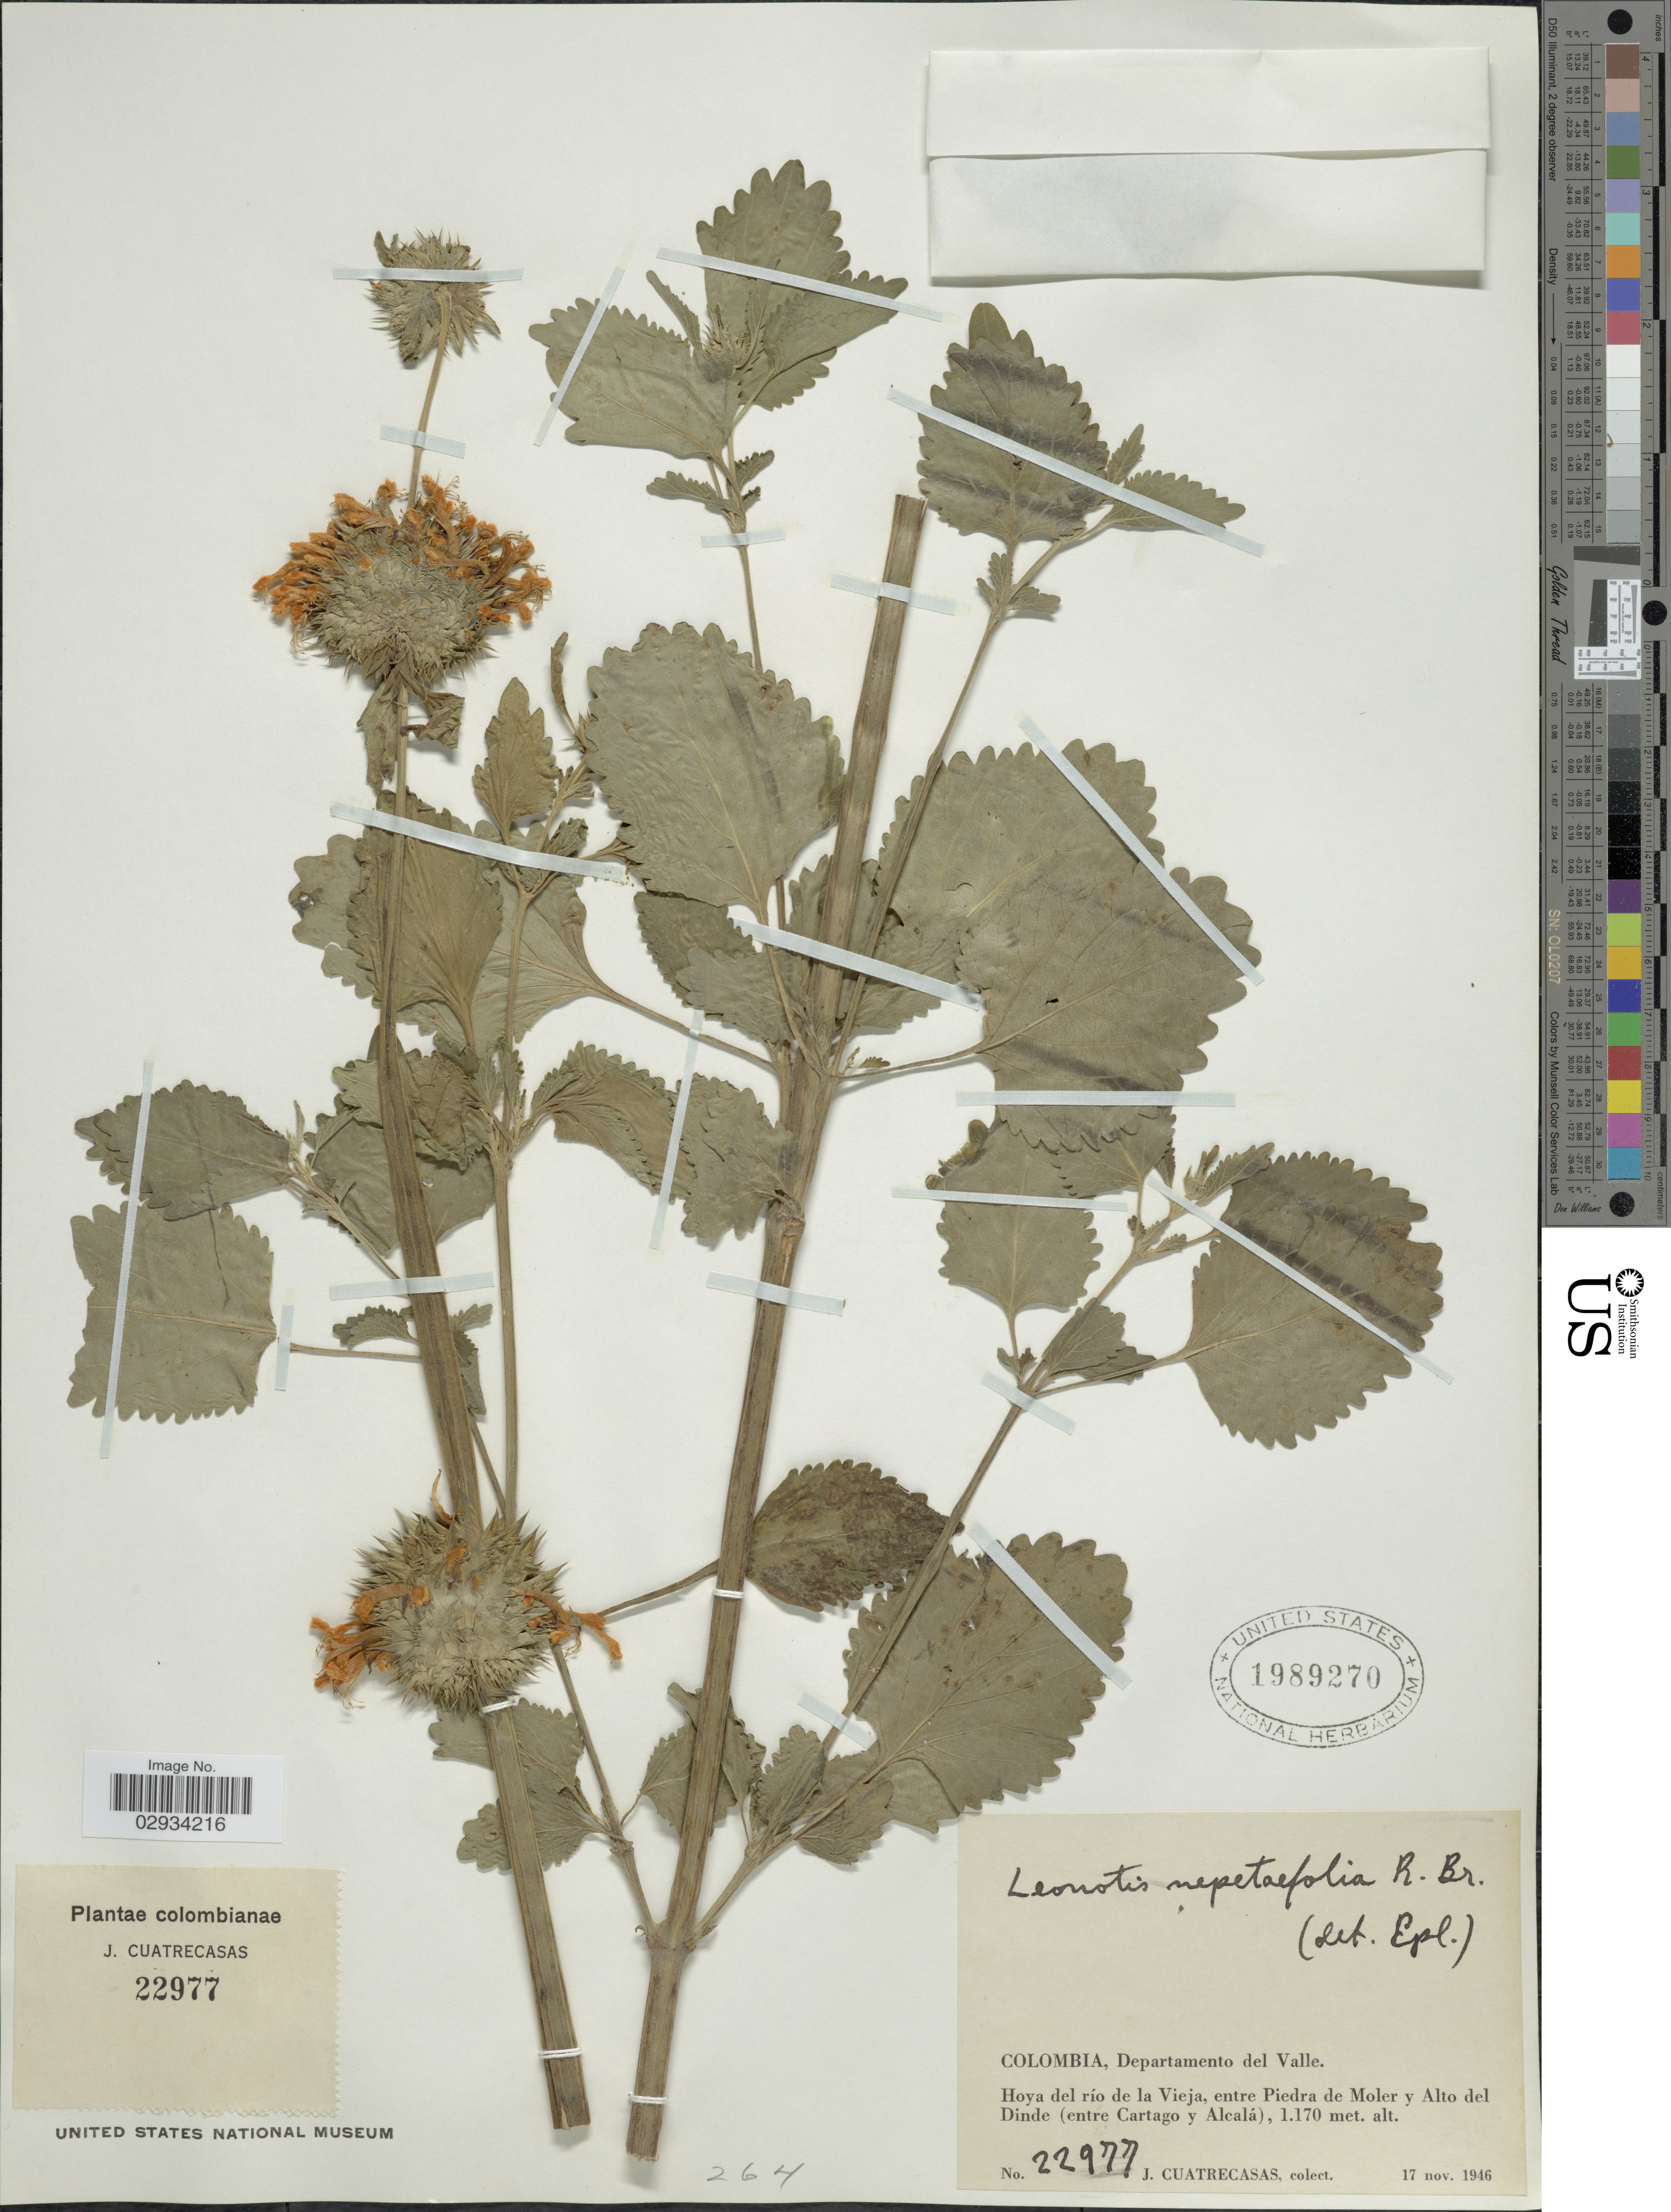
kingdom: Plantae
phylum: Tracheophyta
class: Magnoliopsida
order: Lamiales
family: Lamiaceae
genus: Leonotis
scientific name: Leonotis nepetifolia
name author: (L.) R. Br.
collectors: J. Cuatrecasas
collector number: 22977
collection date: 1946-11-17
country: Colombia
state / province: Valle del Cauca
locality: Departamento del Valle. Hoya del río de la Vieja, entre Piedra de Moler y Alto del Dinde (entre Cartago y Alcalá).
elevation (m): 1170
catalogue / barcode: US 1989270